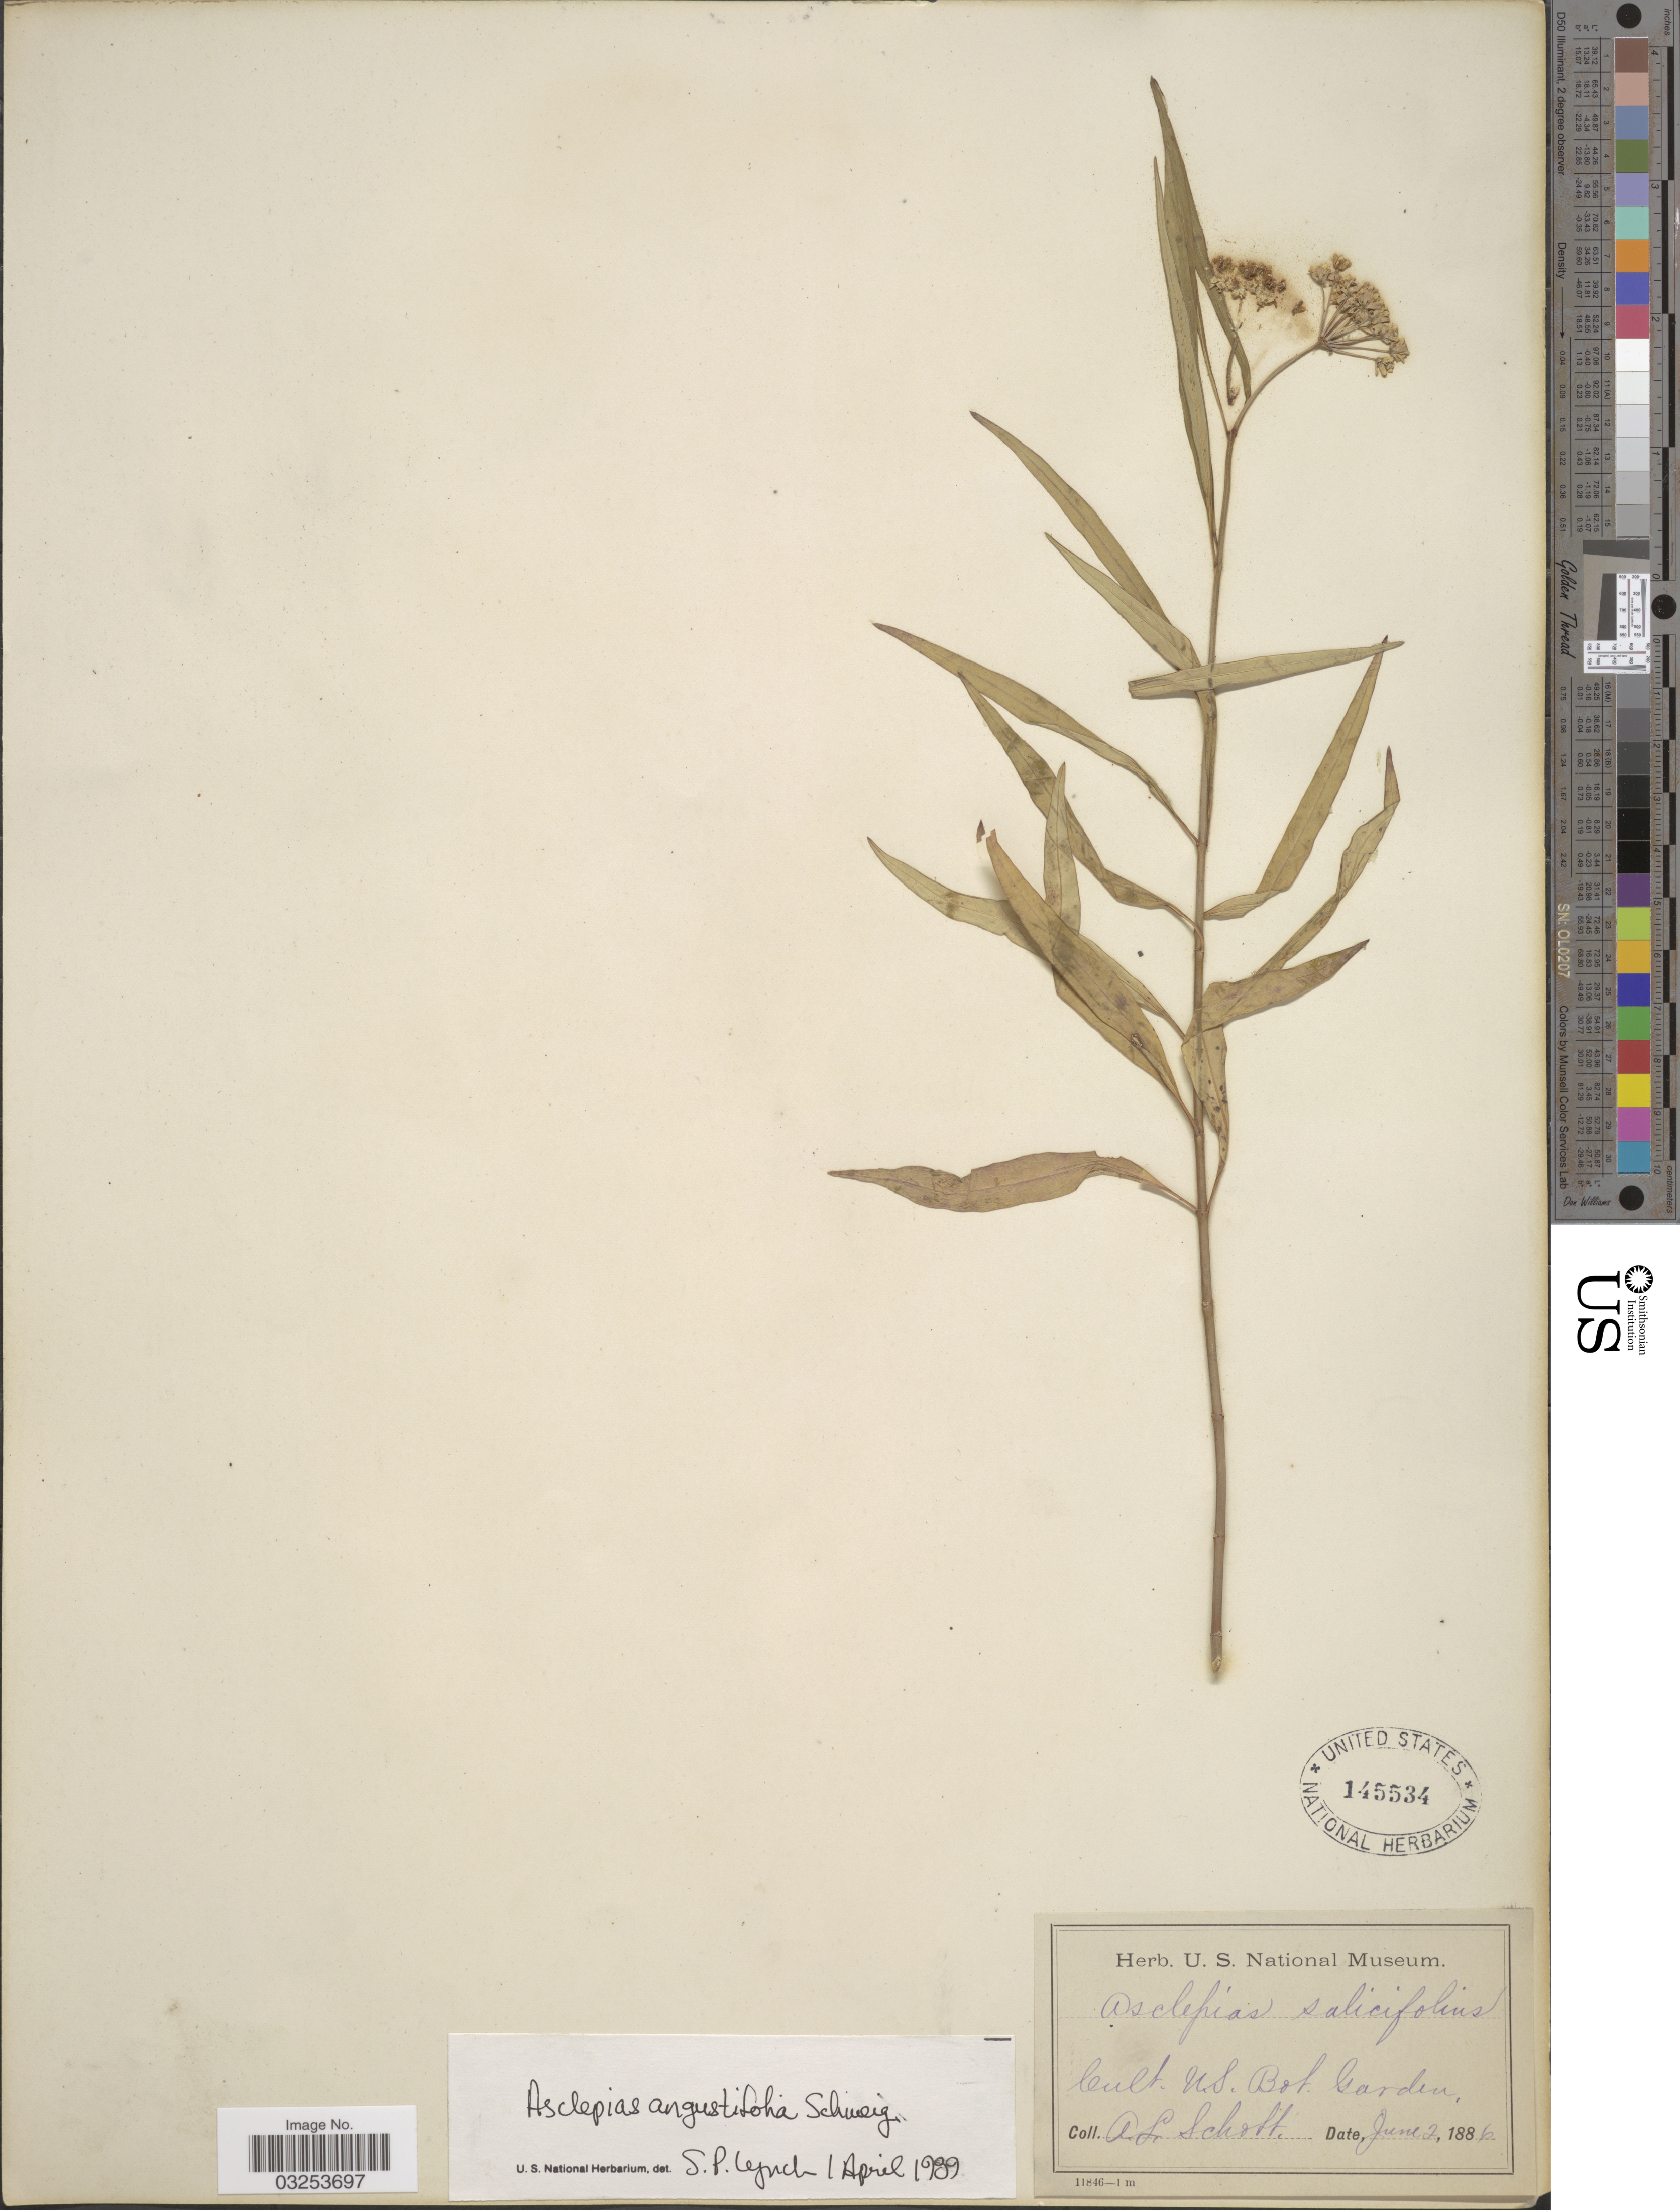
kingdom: Plantae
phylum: Tracheophyta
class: Magnoliopsida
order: Gentianales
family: Apocynaceae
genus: Asclepias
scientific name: Asclepias angustifolia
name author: Schweigg.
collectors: A. L. Schott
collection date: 1886-06-02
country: United States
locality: U.S. Bot. Garden.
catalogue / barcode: US 145534